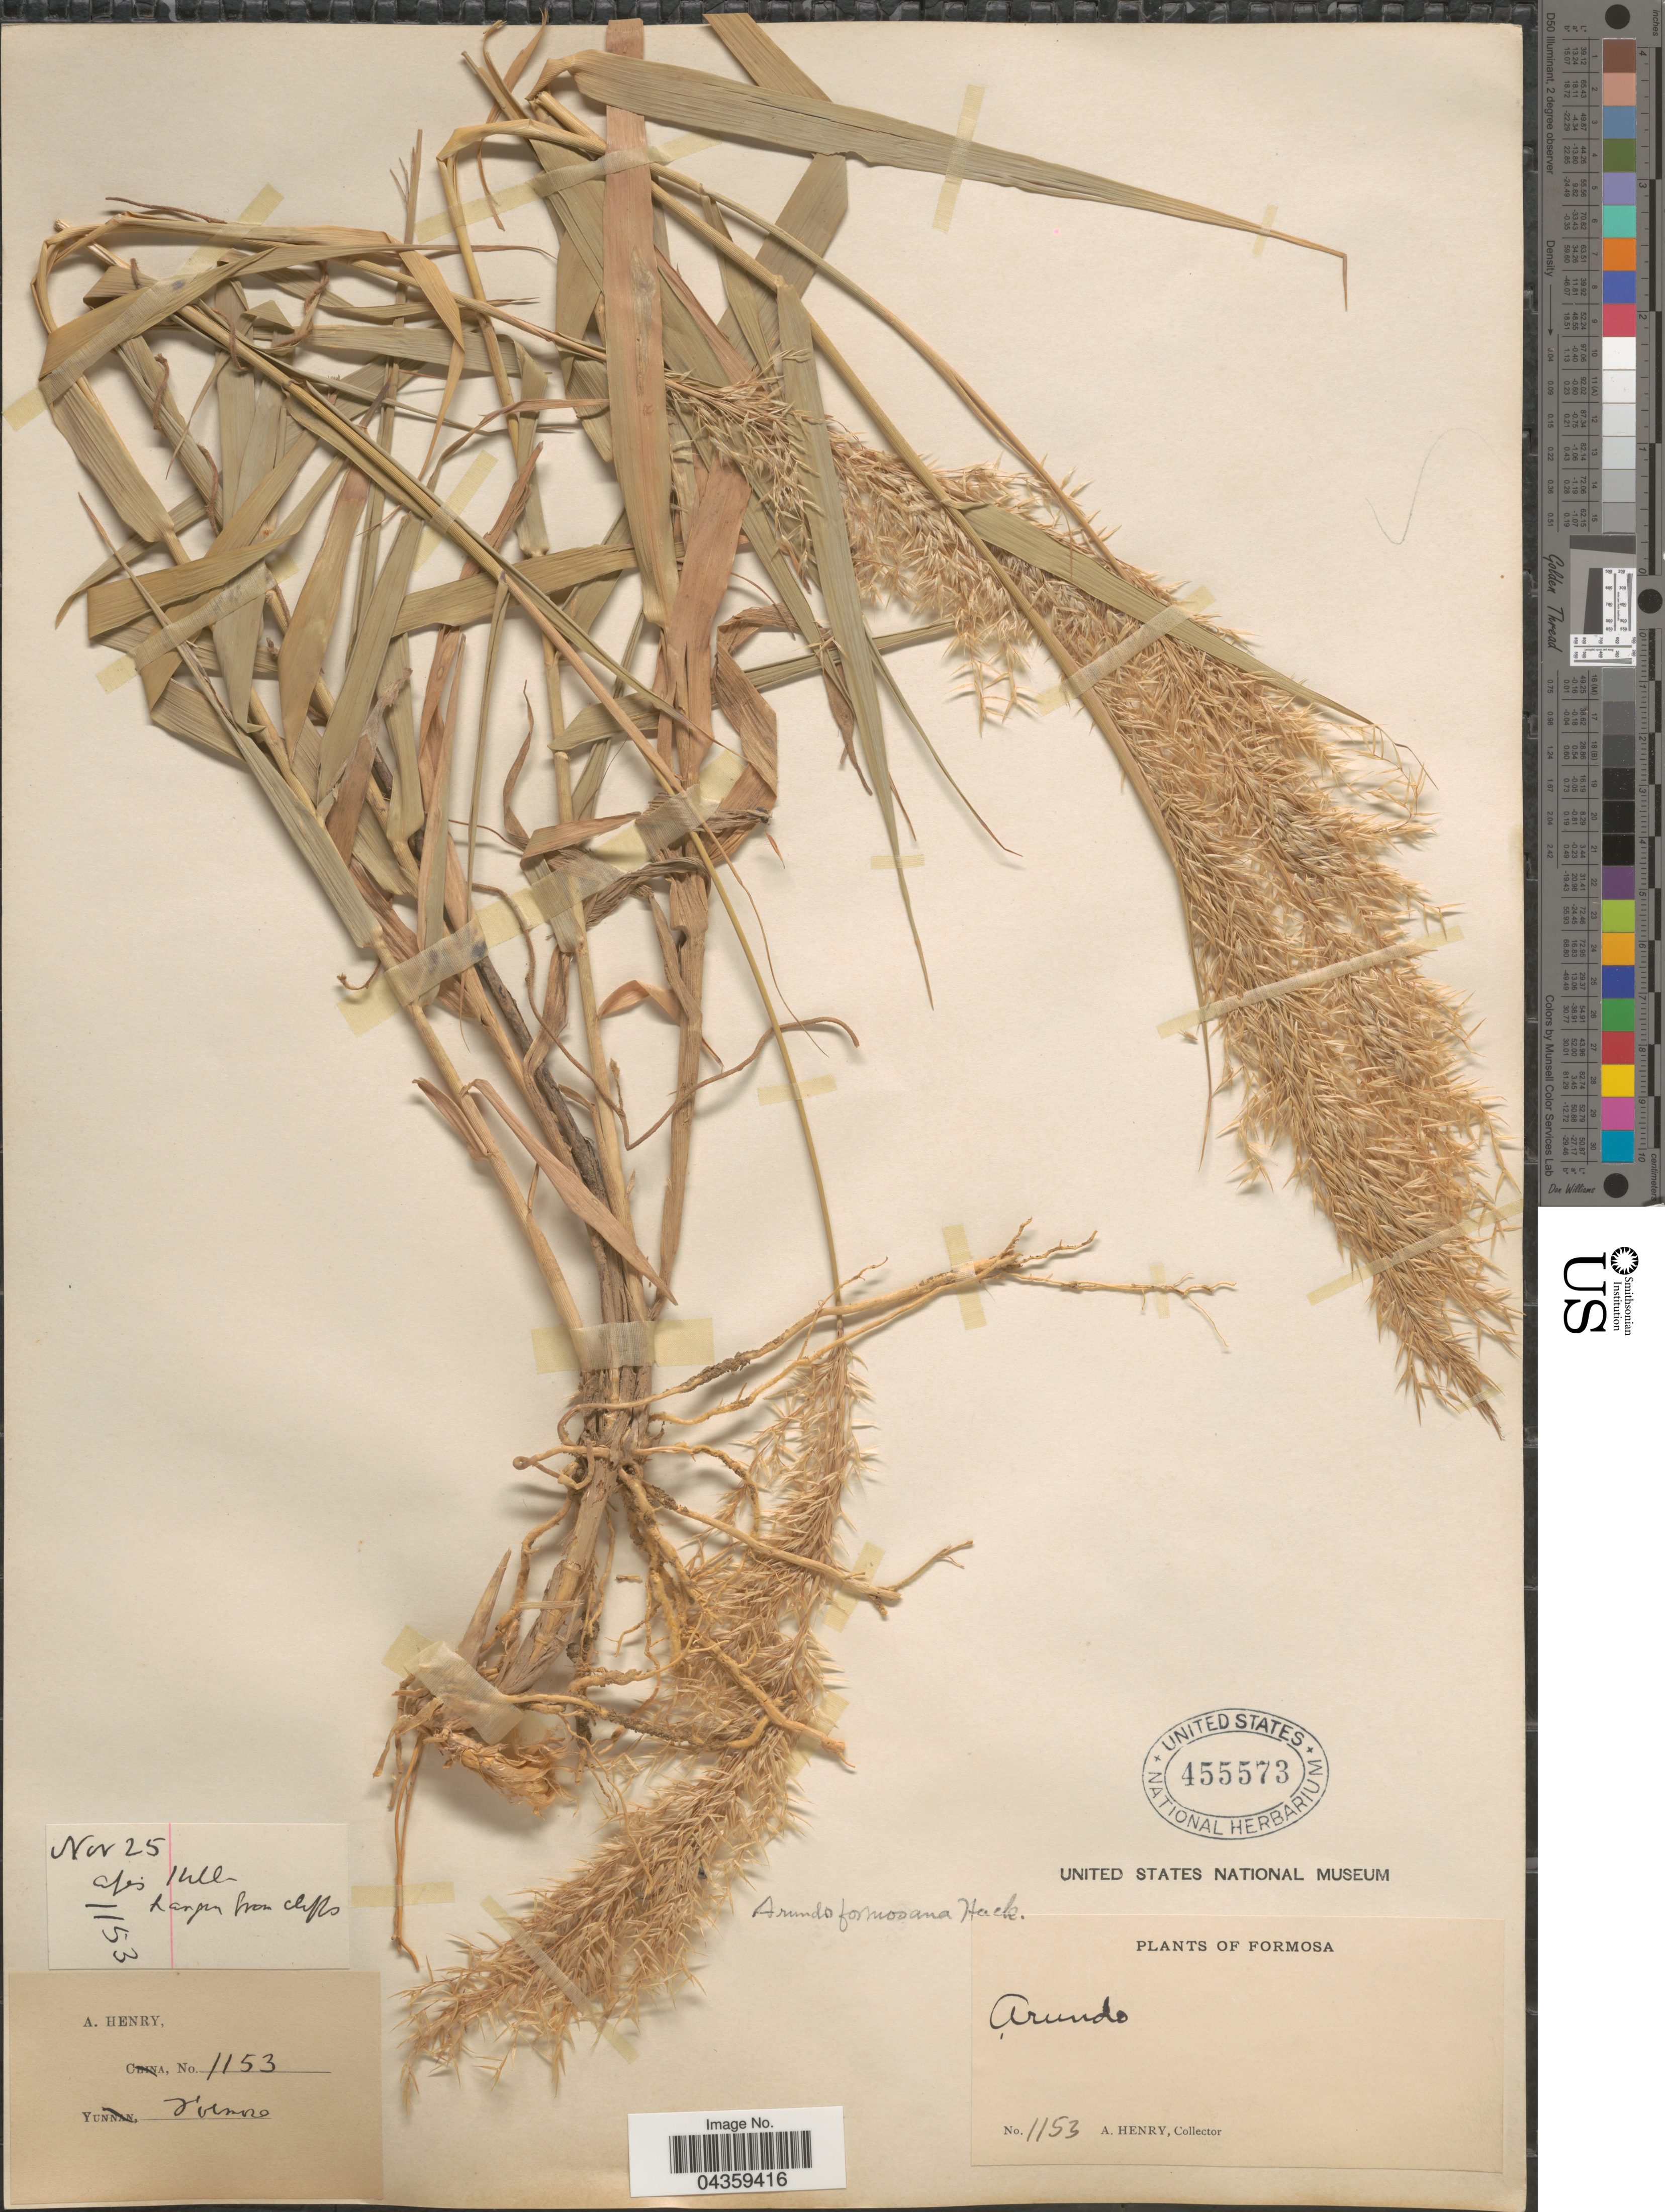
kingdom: Plantae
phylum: Tracheophyta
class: Liliopsida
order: Poales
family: Poaceae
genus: Arundo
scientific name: Arundo formosana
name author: Hack.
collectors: A. Henry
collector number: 1153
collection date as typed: Transcribed d/m/y: /11/25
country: Taiwan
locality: Formosa.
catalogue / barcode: US 455573